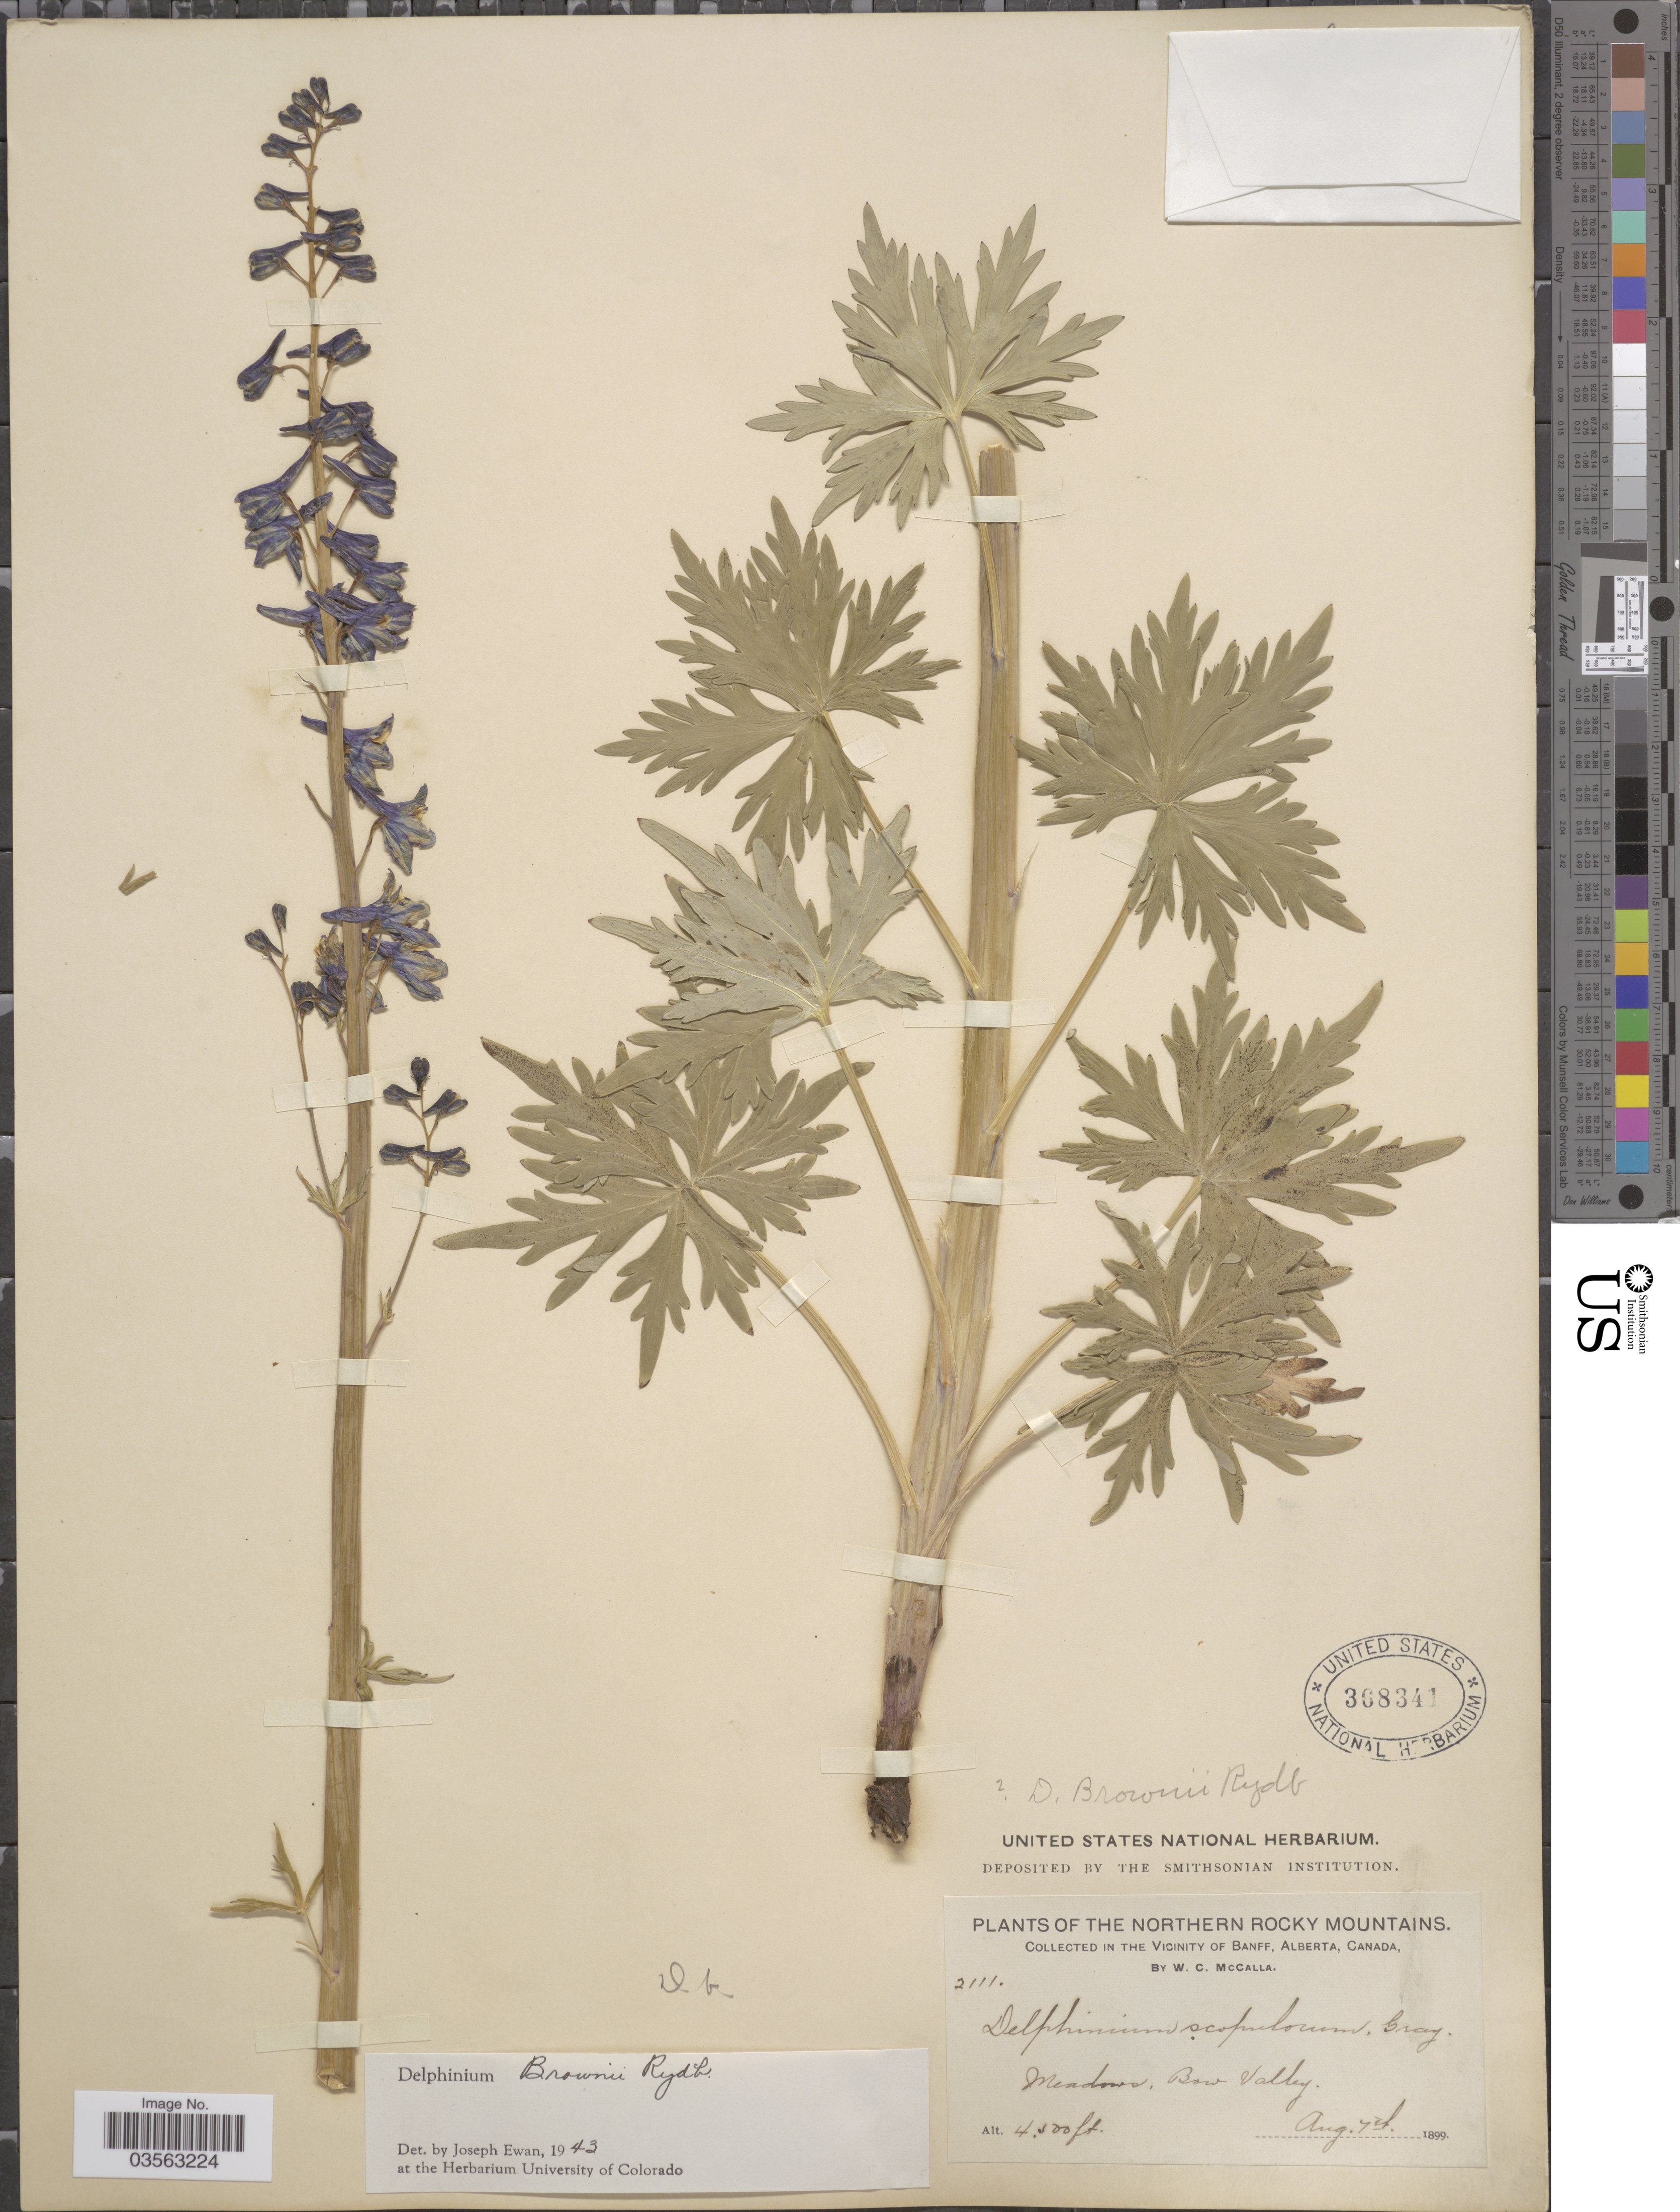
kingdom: Plantae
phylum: Tracheophyta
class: Magnoliopsida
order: Ranunculales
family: Ranunculaceae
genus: Delphinium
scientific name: Delphinium glaucum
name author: S. Watson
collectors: W. McCalla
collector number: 2111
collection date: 1899-08-07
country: Canada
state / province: Alberta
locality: The Northern Rocky Mountains. Vicinity of Banff. Bow Valley.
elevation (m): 1372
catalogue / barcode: US 368341